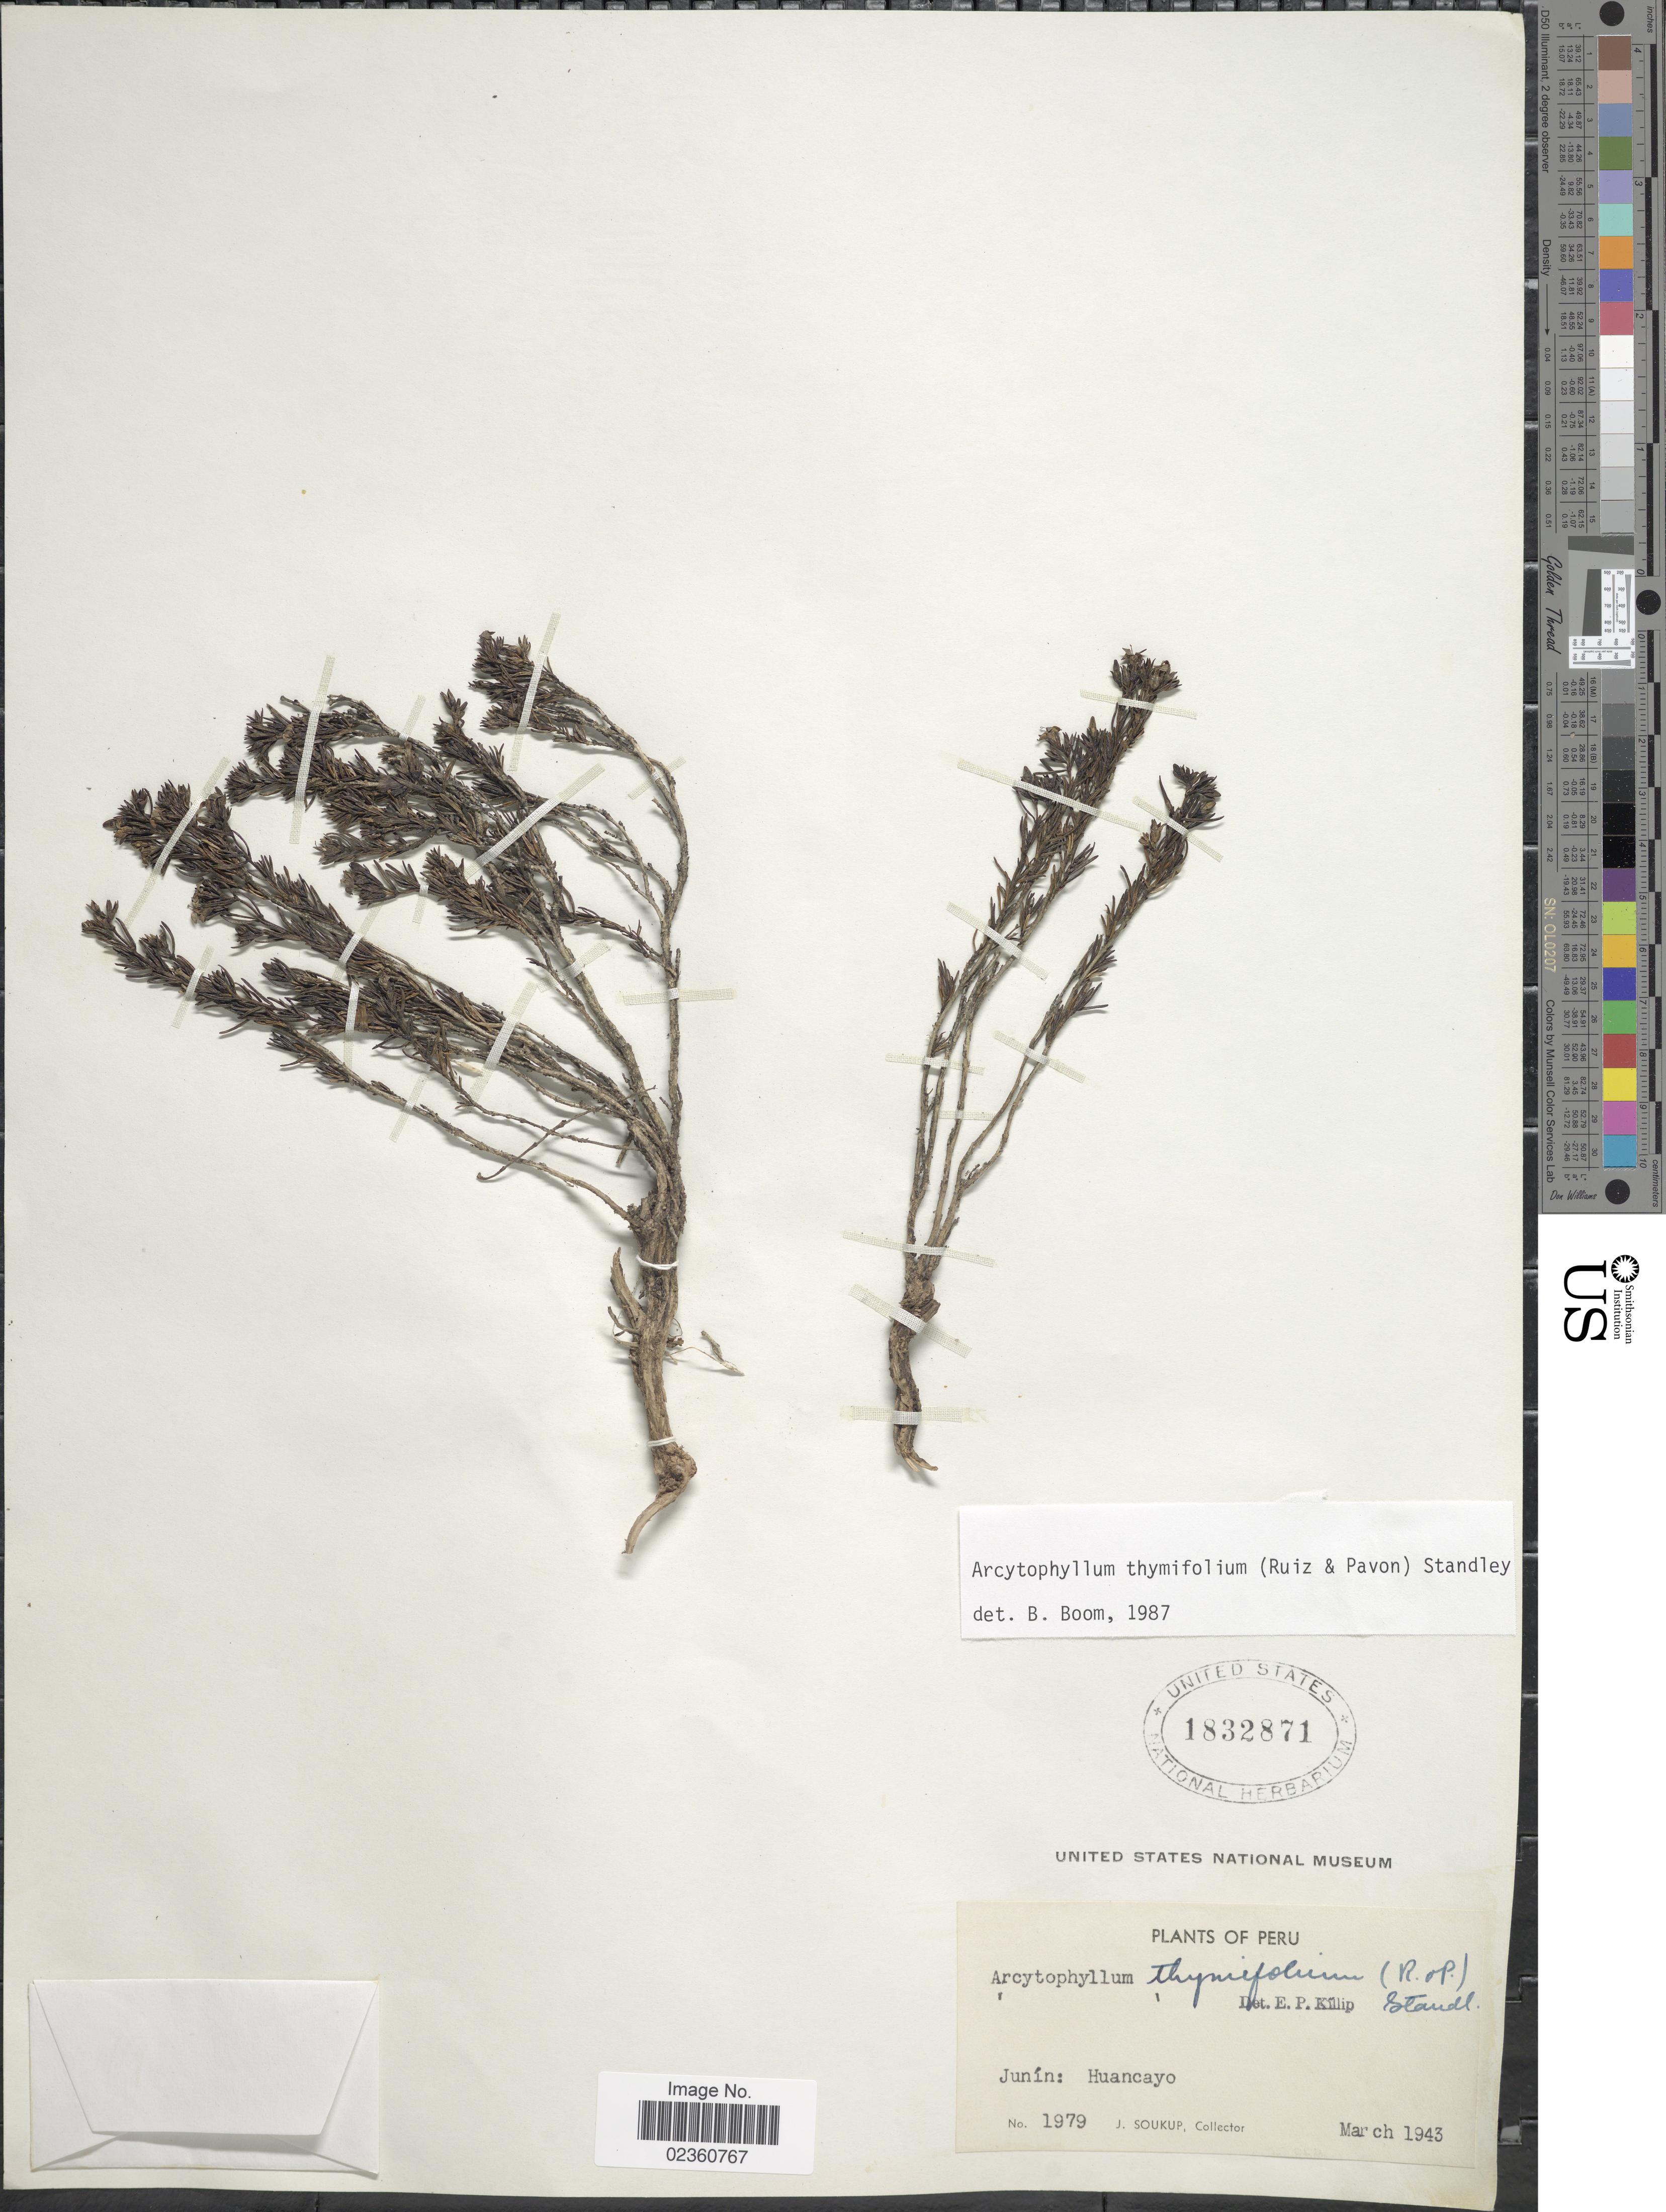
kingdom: Plantae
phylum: Tracheophyta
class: Magnoliopsida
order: Gentianales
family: Rubiaceae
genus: Arcytophyllum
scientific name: Arcytophyllum thymifolium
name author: (Ruiz & Pav.) Standl.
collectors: J. Soukup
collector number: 1979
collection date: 1943-03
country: Peru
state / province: Junín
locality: Huancayo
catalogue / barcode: US 1832871